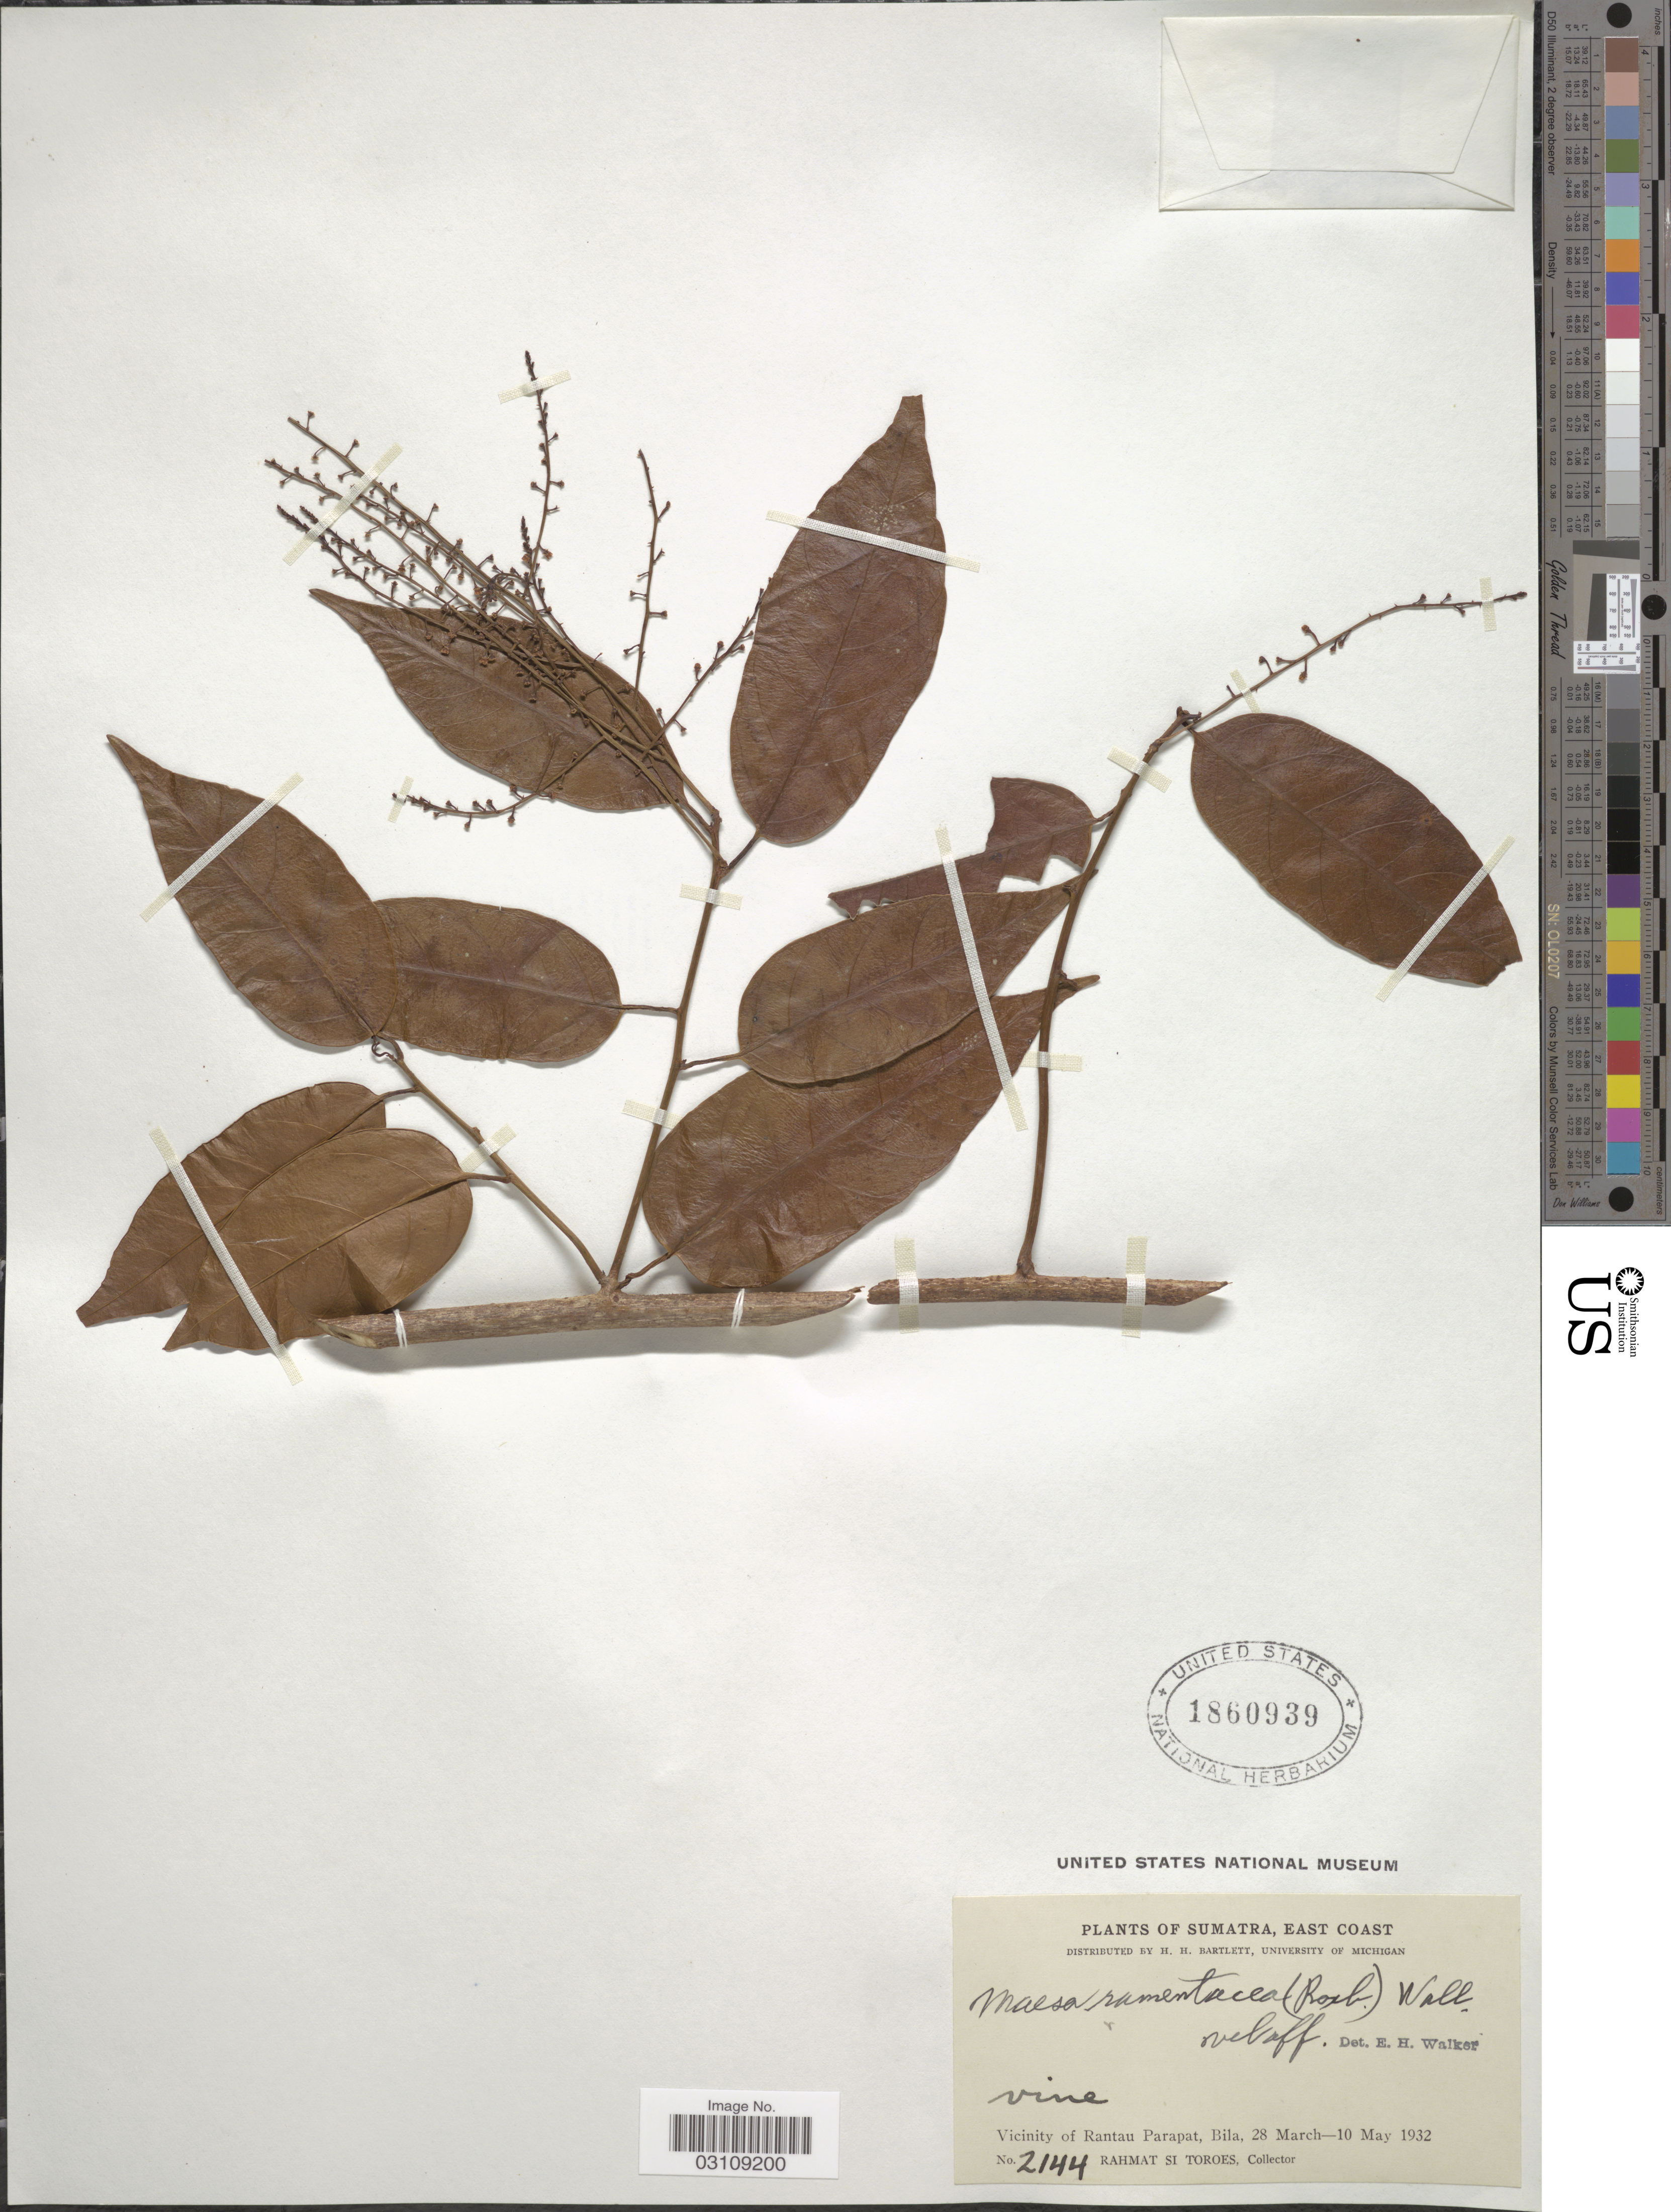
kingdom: Plantae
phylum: Tracheophyta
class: Magnoliopsida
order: Ericales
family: Primulaceae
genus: Maesa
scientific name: Maesa ramentacea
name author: (Roxb.) A. DC.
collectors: Rahmat Si Boeea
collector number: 2144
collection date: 1932-03-28/1932-05-10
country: Indonesia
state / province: Sumatra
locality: East Coast. Vicinity of Rantau Parapat, Bila.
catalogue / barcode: US 1860939